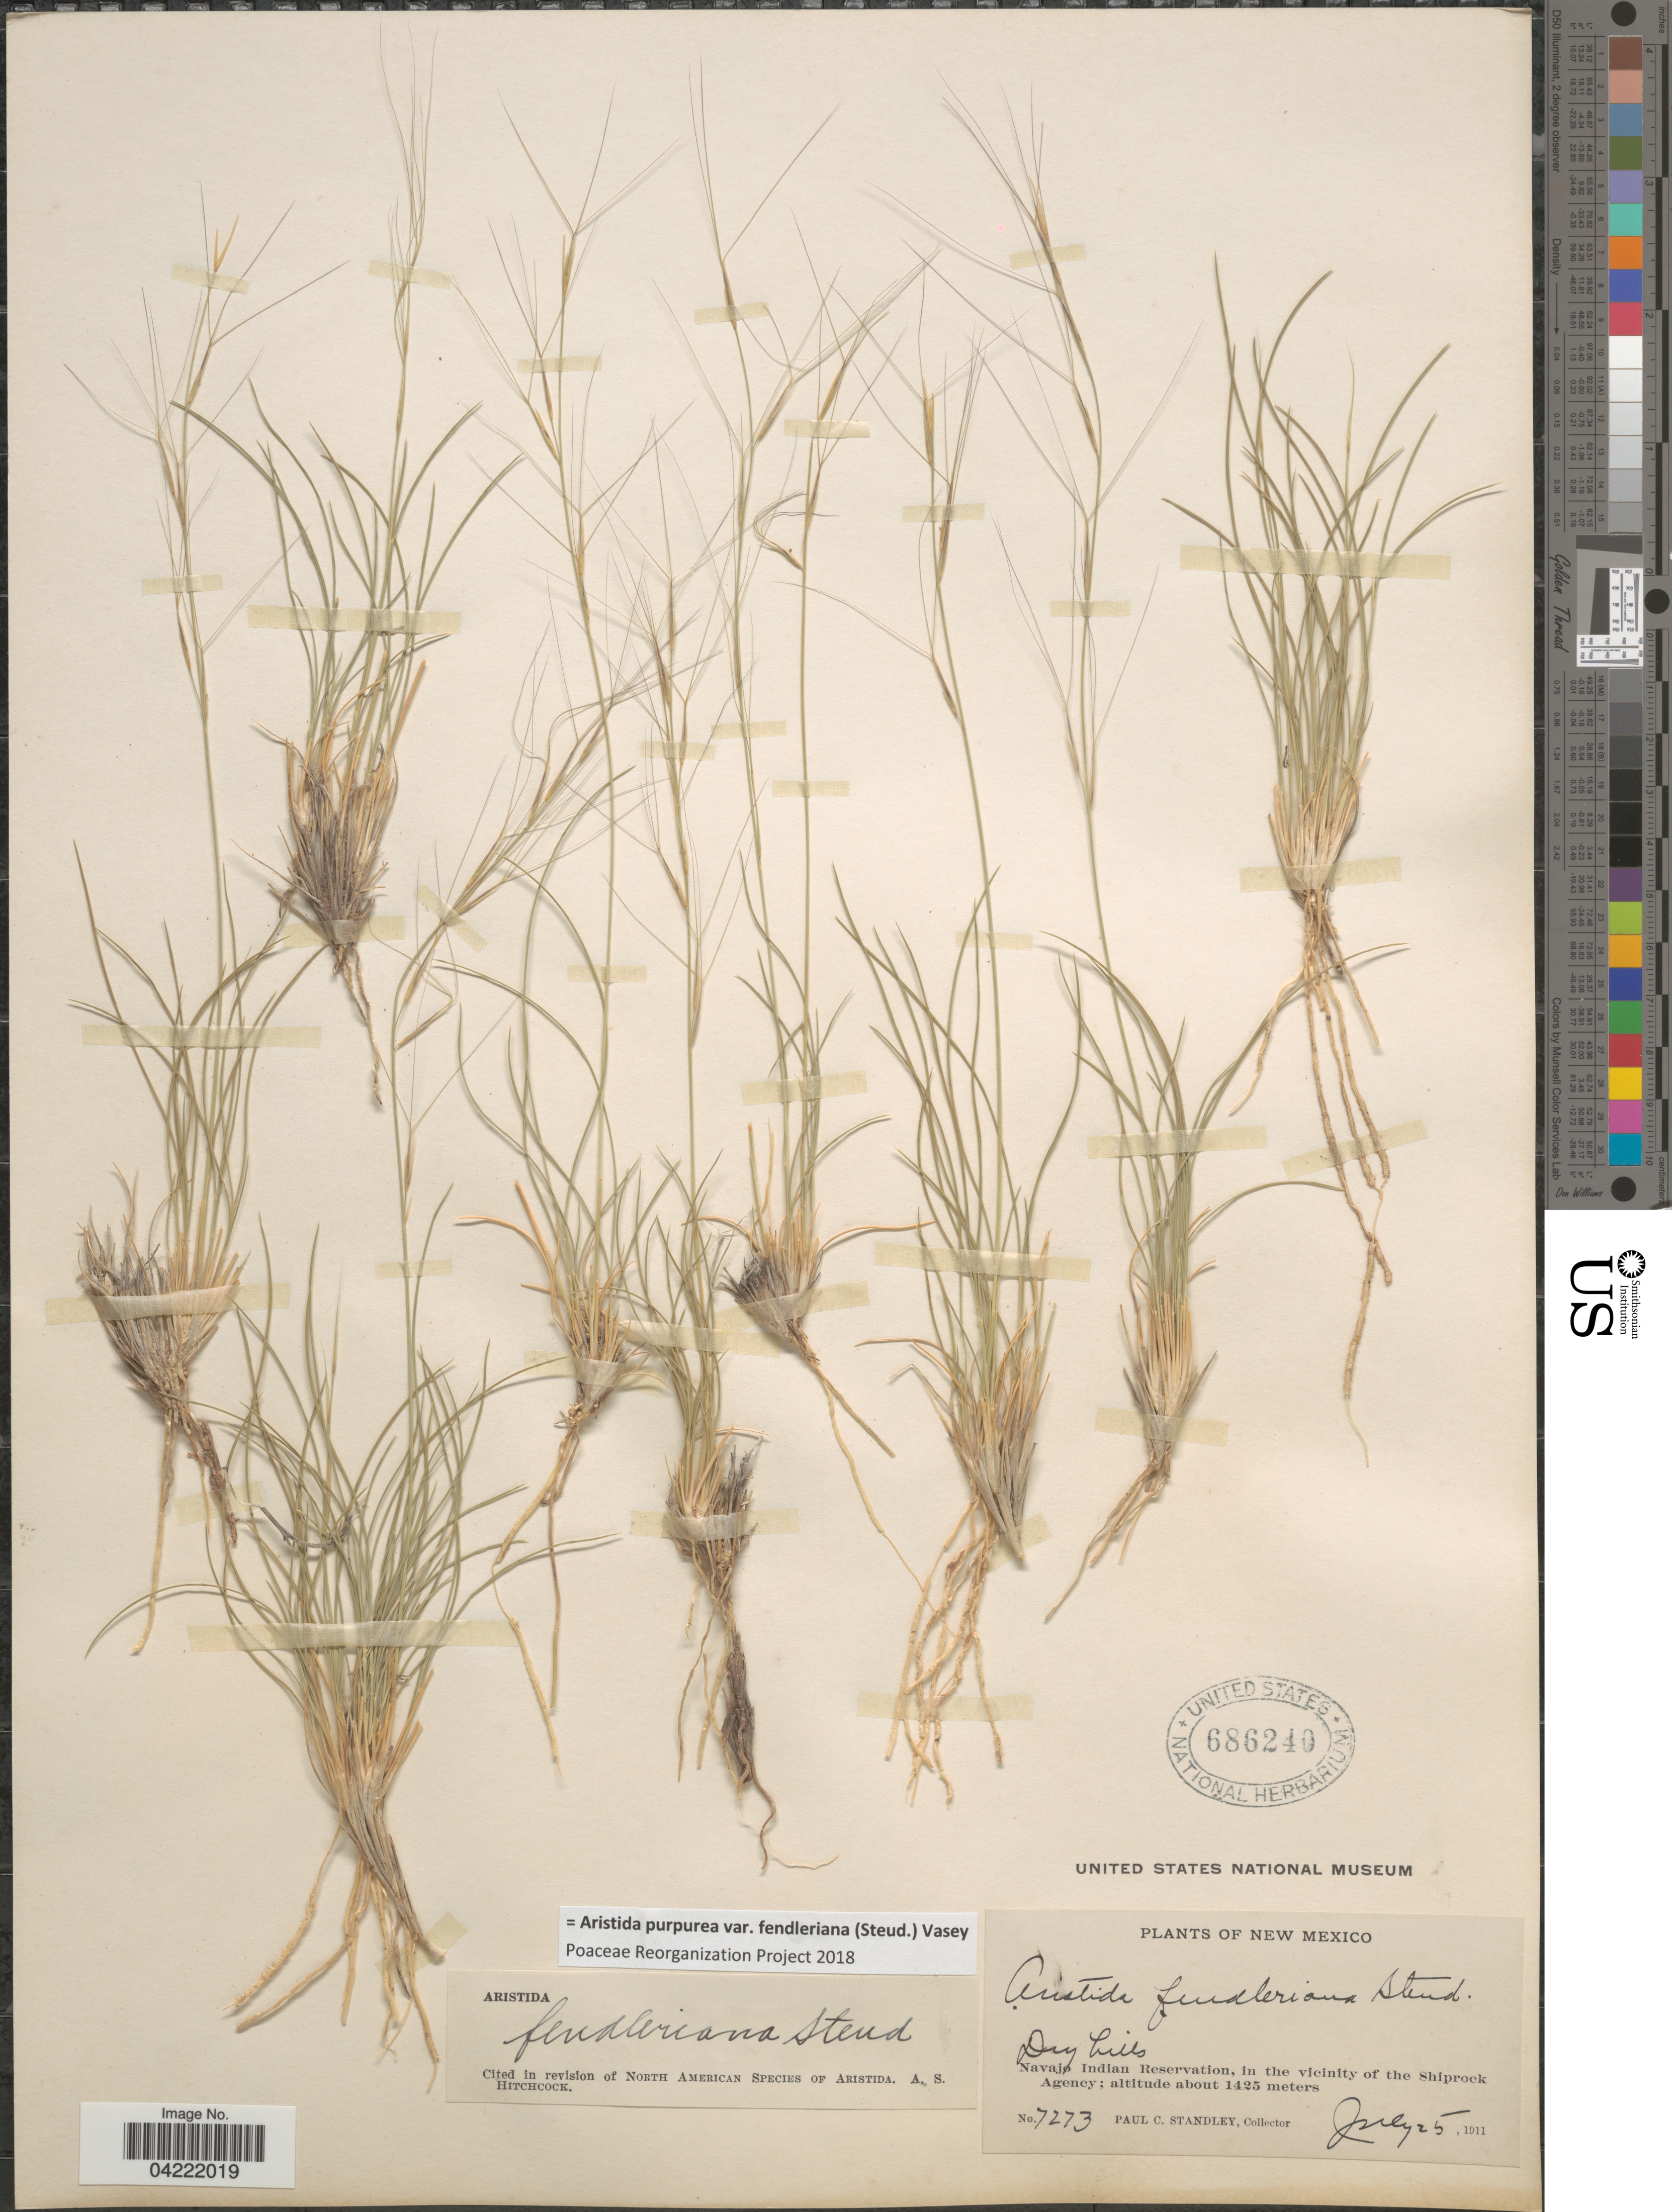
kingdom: Plantae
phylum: Tracheophyta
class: Liliopsida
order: Poales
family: Poaceae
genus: Aristida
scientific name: Aristida purpurea var. fendleriana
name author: (Steud.) Vasey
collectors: P. C. Standley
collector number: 7273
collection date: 1911-07-25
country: United States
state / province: New Mexico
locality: Dry hills. Navajo Indian Reservation, in the vicinity of the Shiprock Agency.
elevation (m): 1425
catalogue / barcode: US 686240